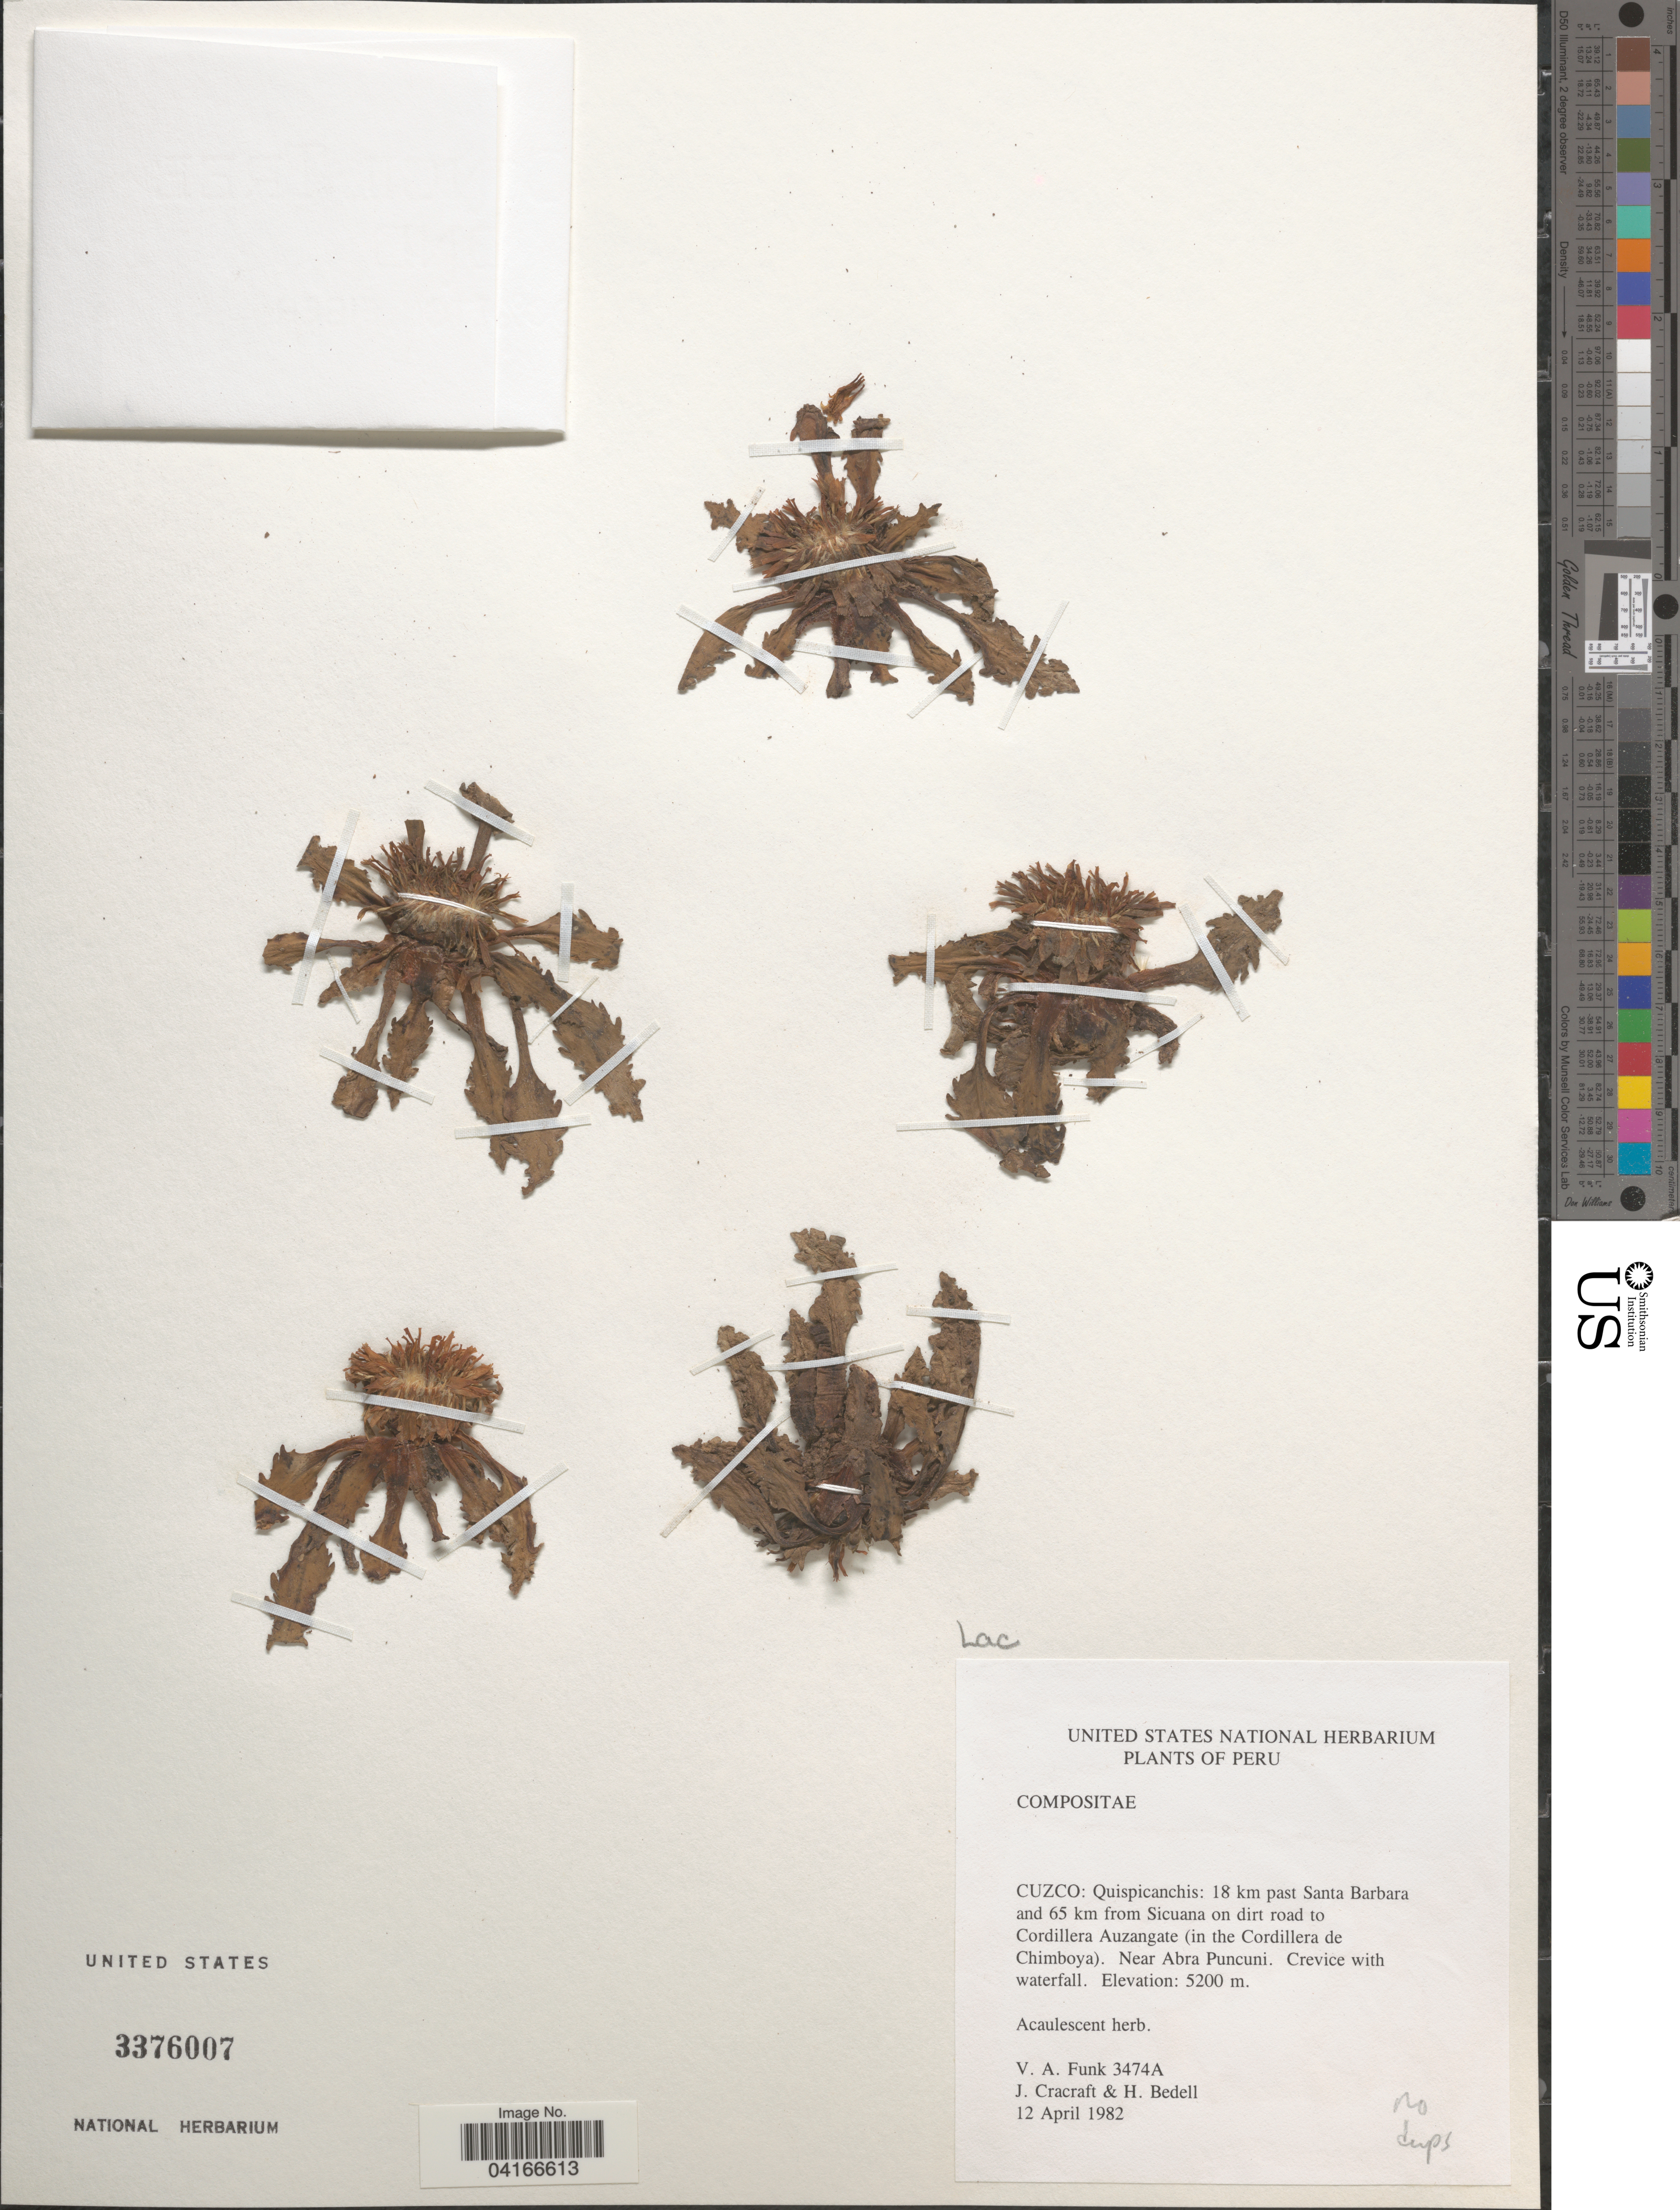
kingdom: Plantae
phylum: Tracheophyta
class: Magnoliopsida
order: Asterales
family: Asteraceae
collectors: V. Funk, J. L. Cracraft & H. Bedell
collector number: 3474A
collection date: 1982-04-12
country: Peru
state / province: Cusco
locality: Cuzco: Quispicanchis: 18 km past Santa Barbara and 65 km from Sicuana on dirt road to Cordillera Auzangate (in the Cordillera de Chimboya). Near Abra Puncuni.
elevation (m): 5200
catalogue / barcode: US 3376007